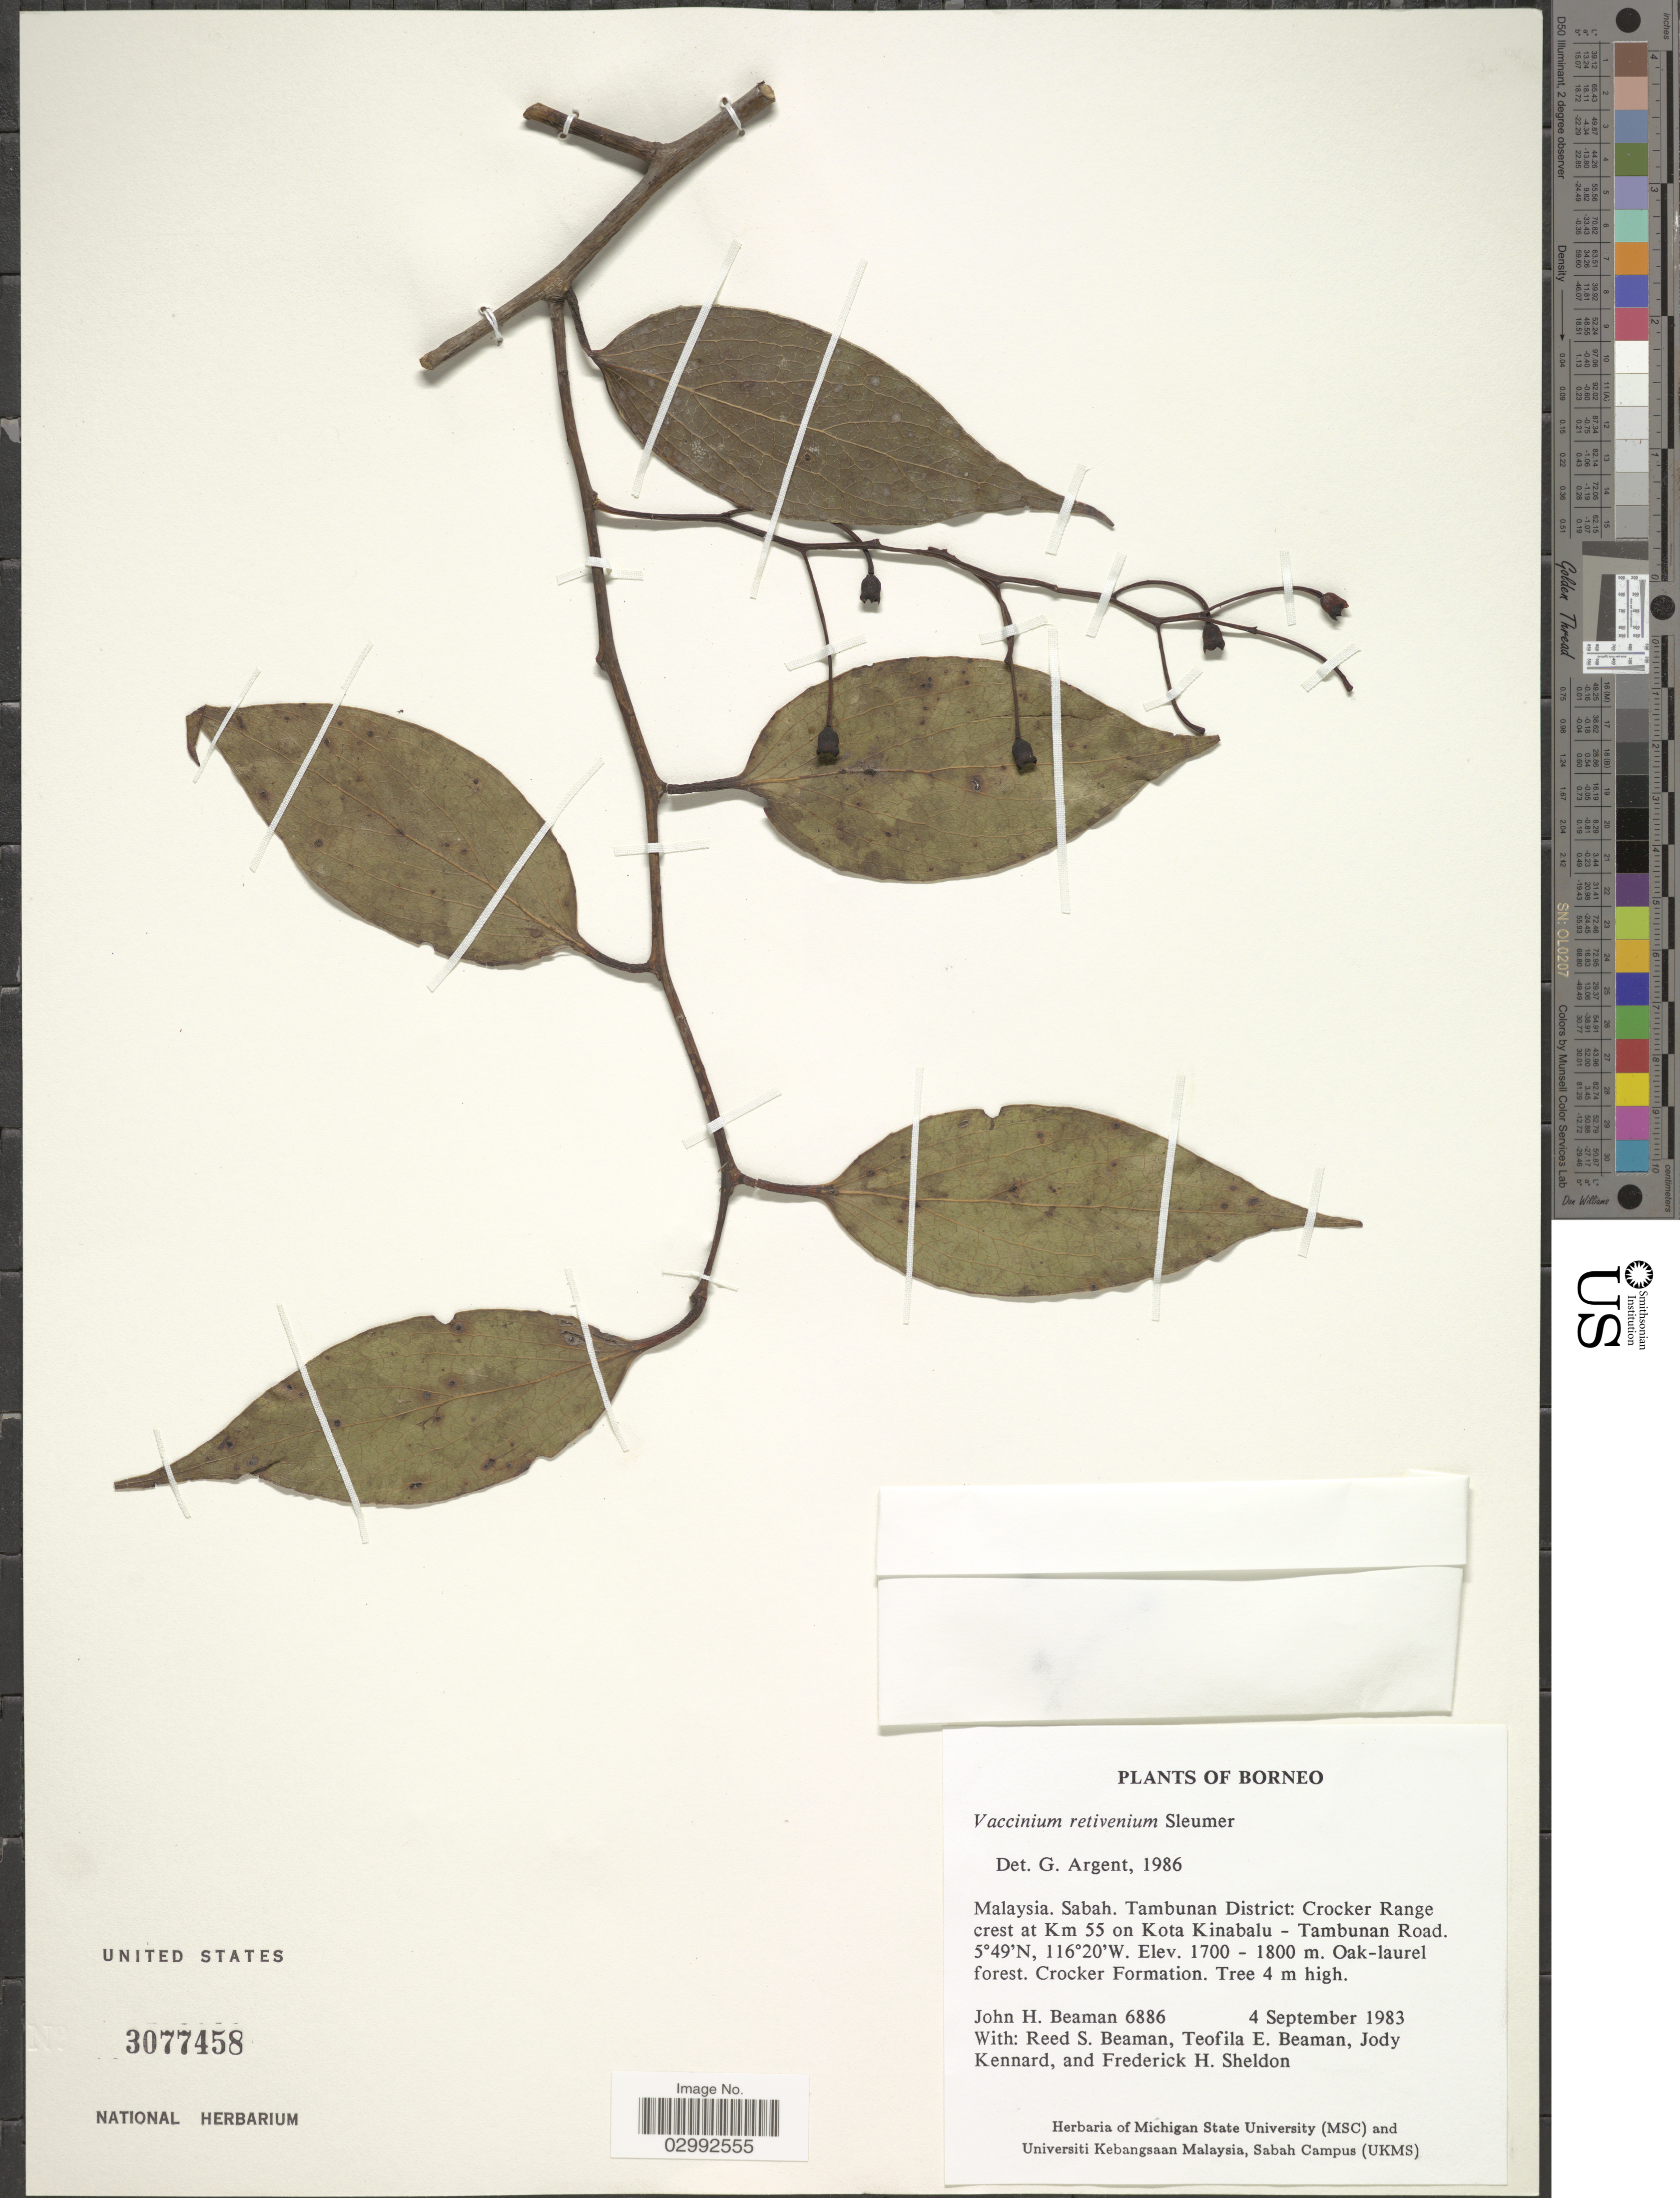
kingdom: Plantae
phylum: Tracheophyta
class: Magnoliopsida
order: Ericales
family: Ericaceae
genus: Vaccinium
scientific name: Vaccinium retivenium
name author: Sleumer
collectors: J. H. Beaman, R. S. Beaman, T. E. Beaman, J. Kennard & F. Sheldon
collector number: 6886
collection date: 1983-09-04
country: Malaysia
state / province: Sabah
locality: Tambunan District: Crocker range crest at Km 55 on Kota Kinabalu - Tambunan Road.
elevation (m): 1700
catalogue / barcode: US 3077458